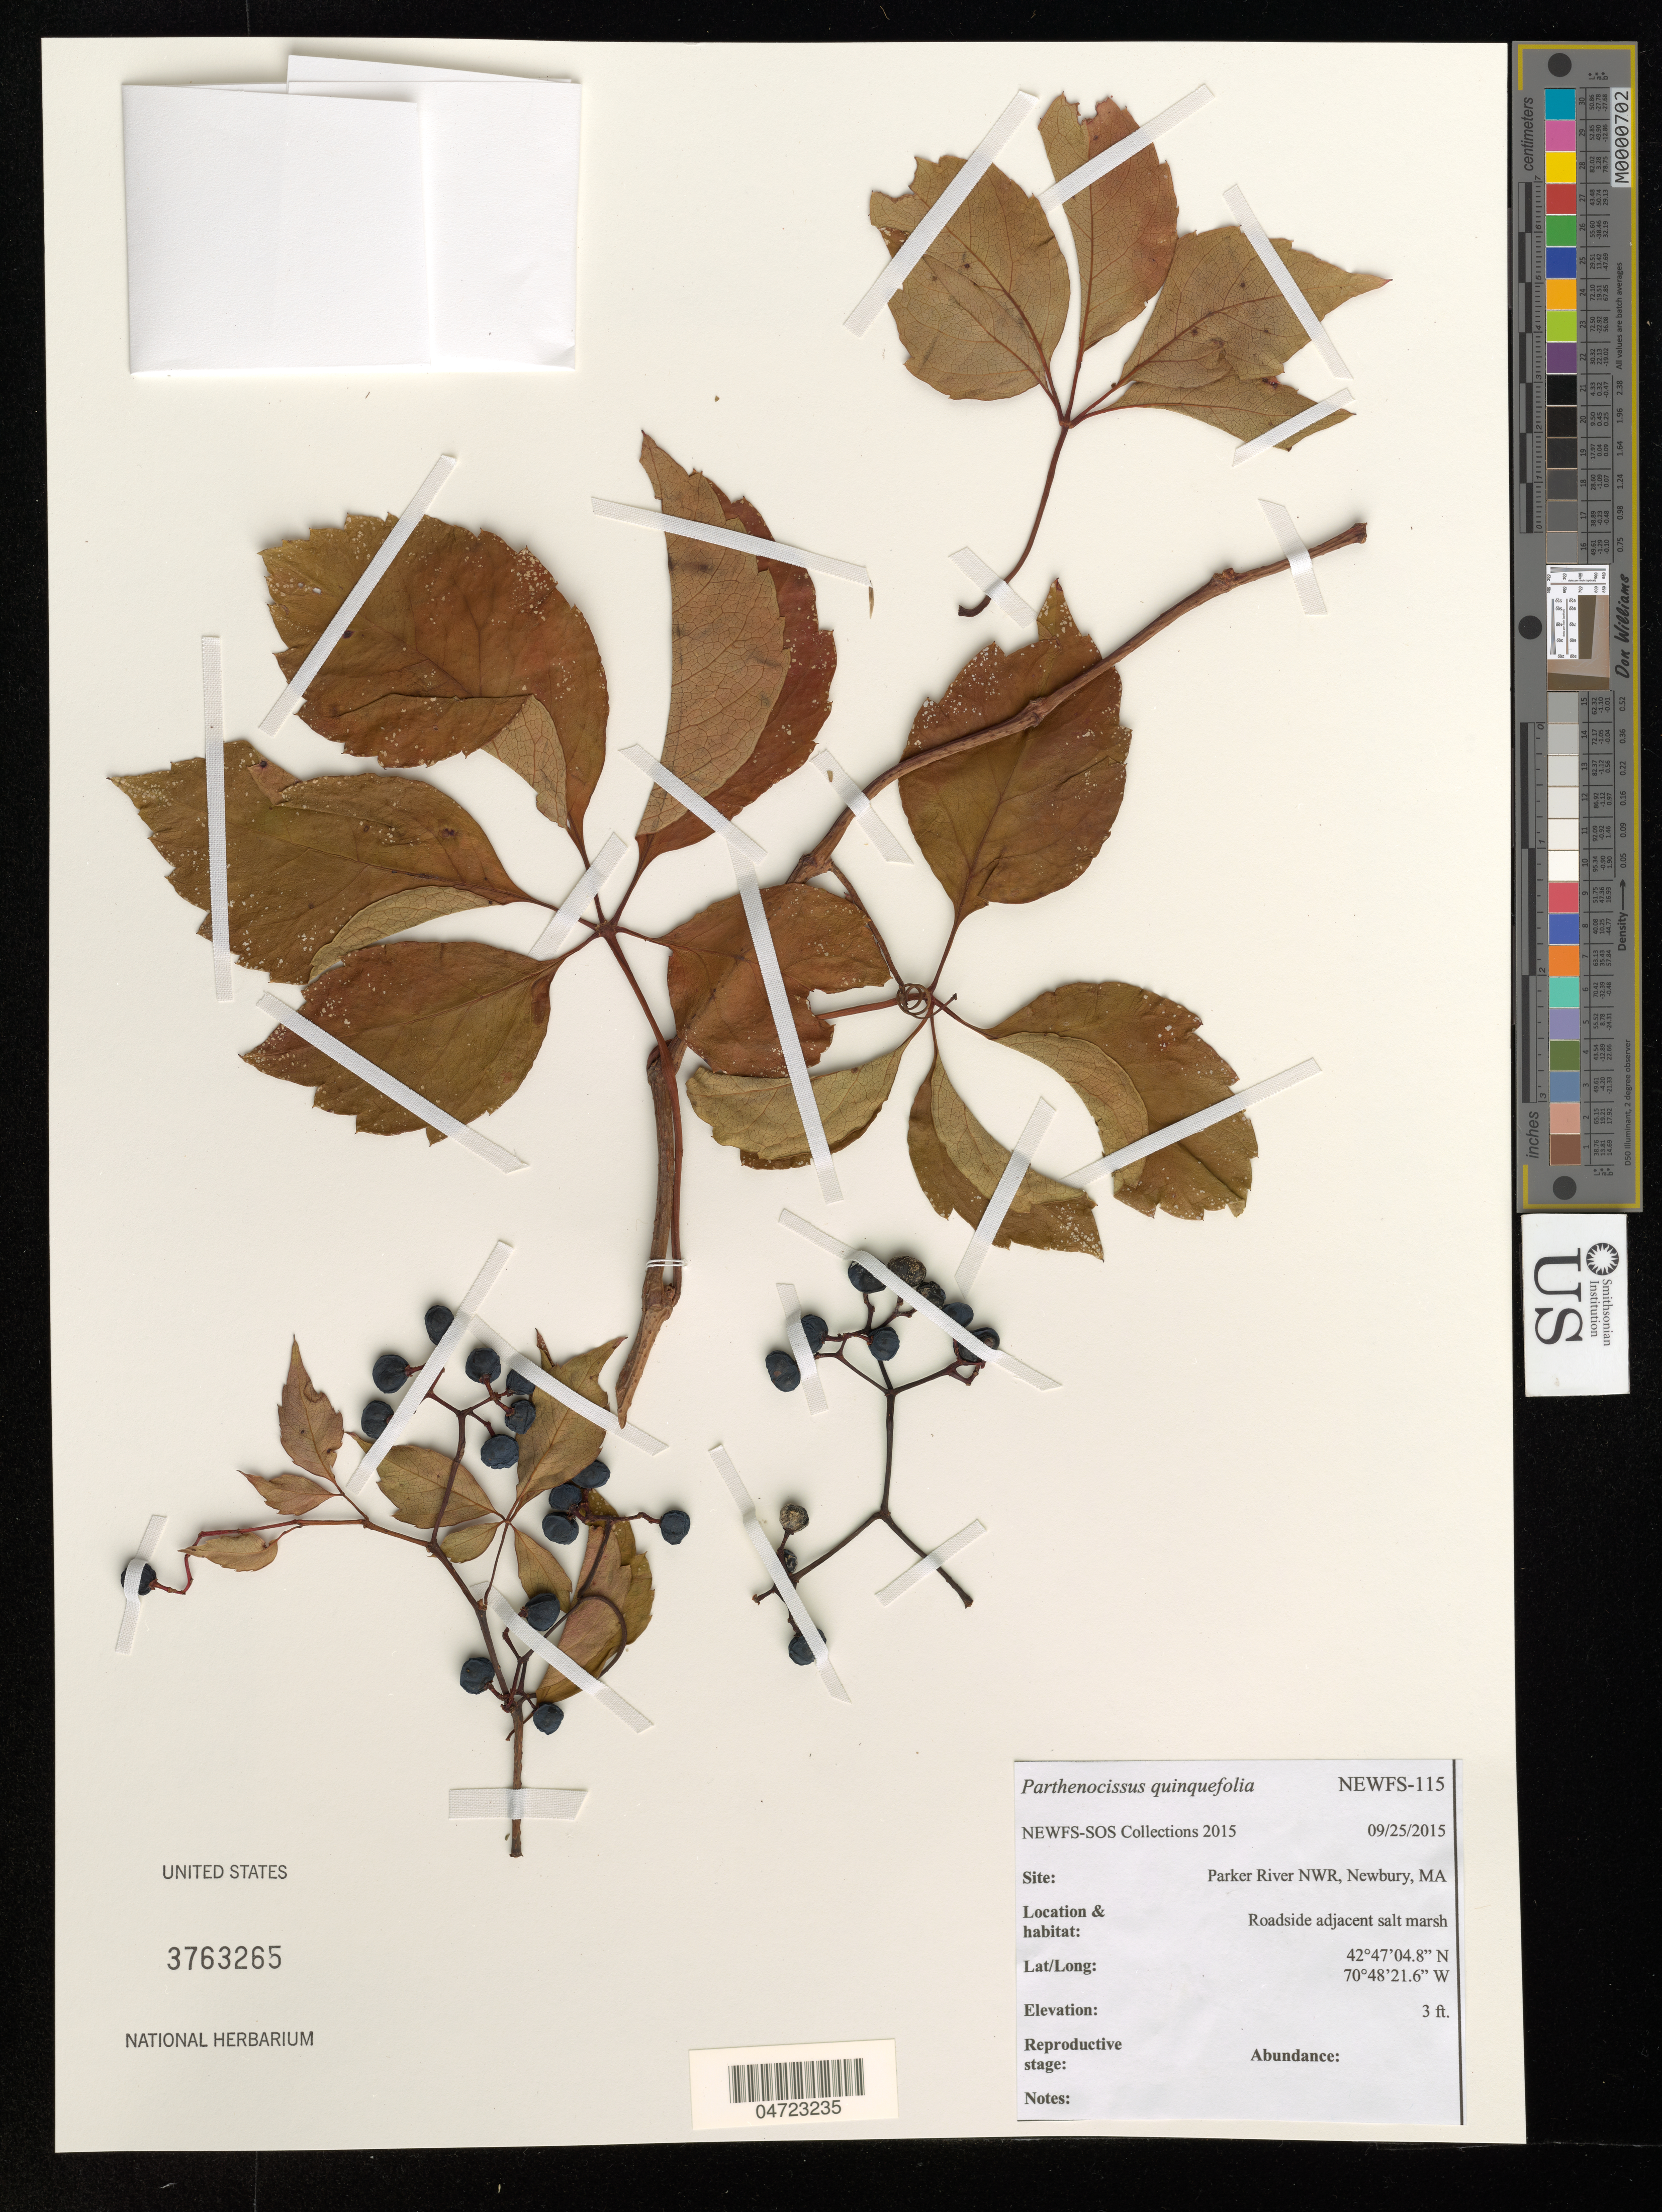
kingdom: Plantae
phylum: Tracheophyta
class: Magnoliopsida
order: Vitales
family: Vitaceae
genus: Parthenocissus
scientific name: Parthenocissus quinquefolia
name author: (L.) Planch.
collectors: NEWFS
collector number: NEWFS-115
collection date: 2015-09-25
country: United States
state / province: Massachusetts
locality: Parker River NWR, Newbury.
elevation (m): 1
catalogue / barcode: US 3763265